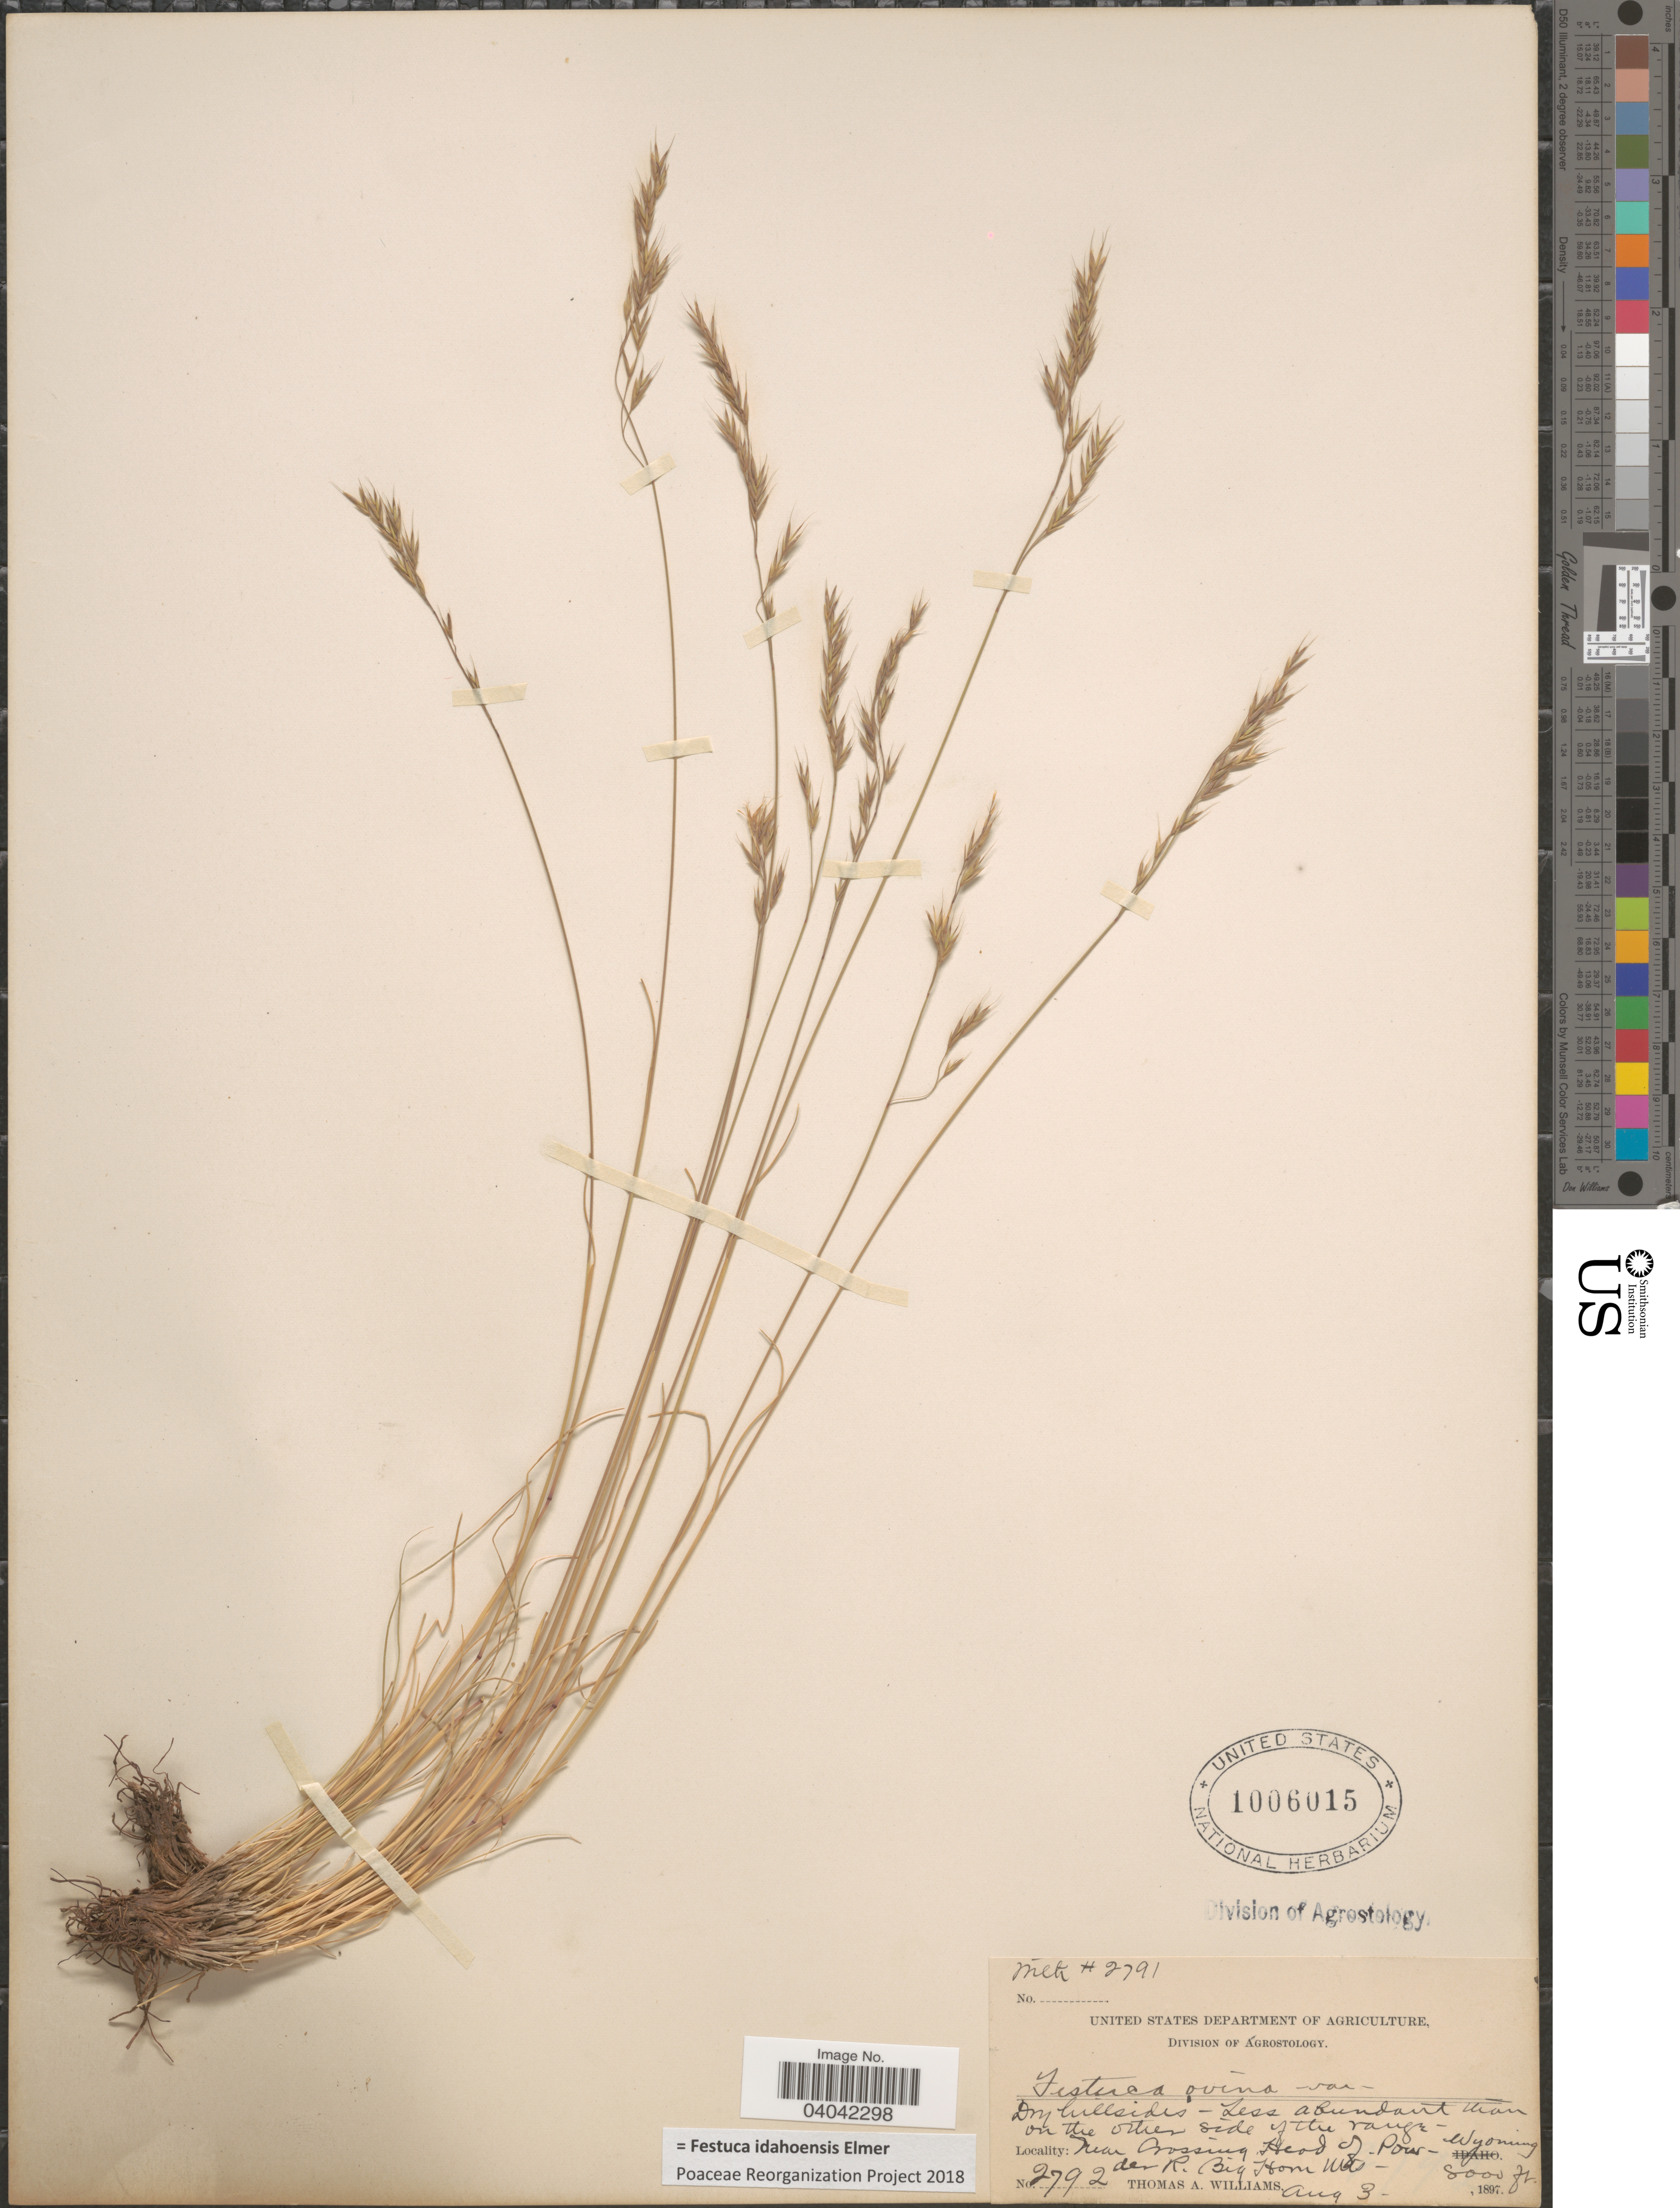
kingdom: Plantae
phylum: Tracheophyta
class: Liliopsida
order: Poales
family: Poaceae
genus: Festuca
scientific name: Festuca idahoensis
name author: Elmer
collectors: T. A. Williams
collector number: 2792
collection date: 1897-08-03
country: United States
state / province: Wyoming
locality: Near Crossing Head of Powder R. Big Horn Mts.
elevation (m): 2438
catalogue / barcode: US 1006015